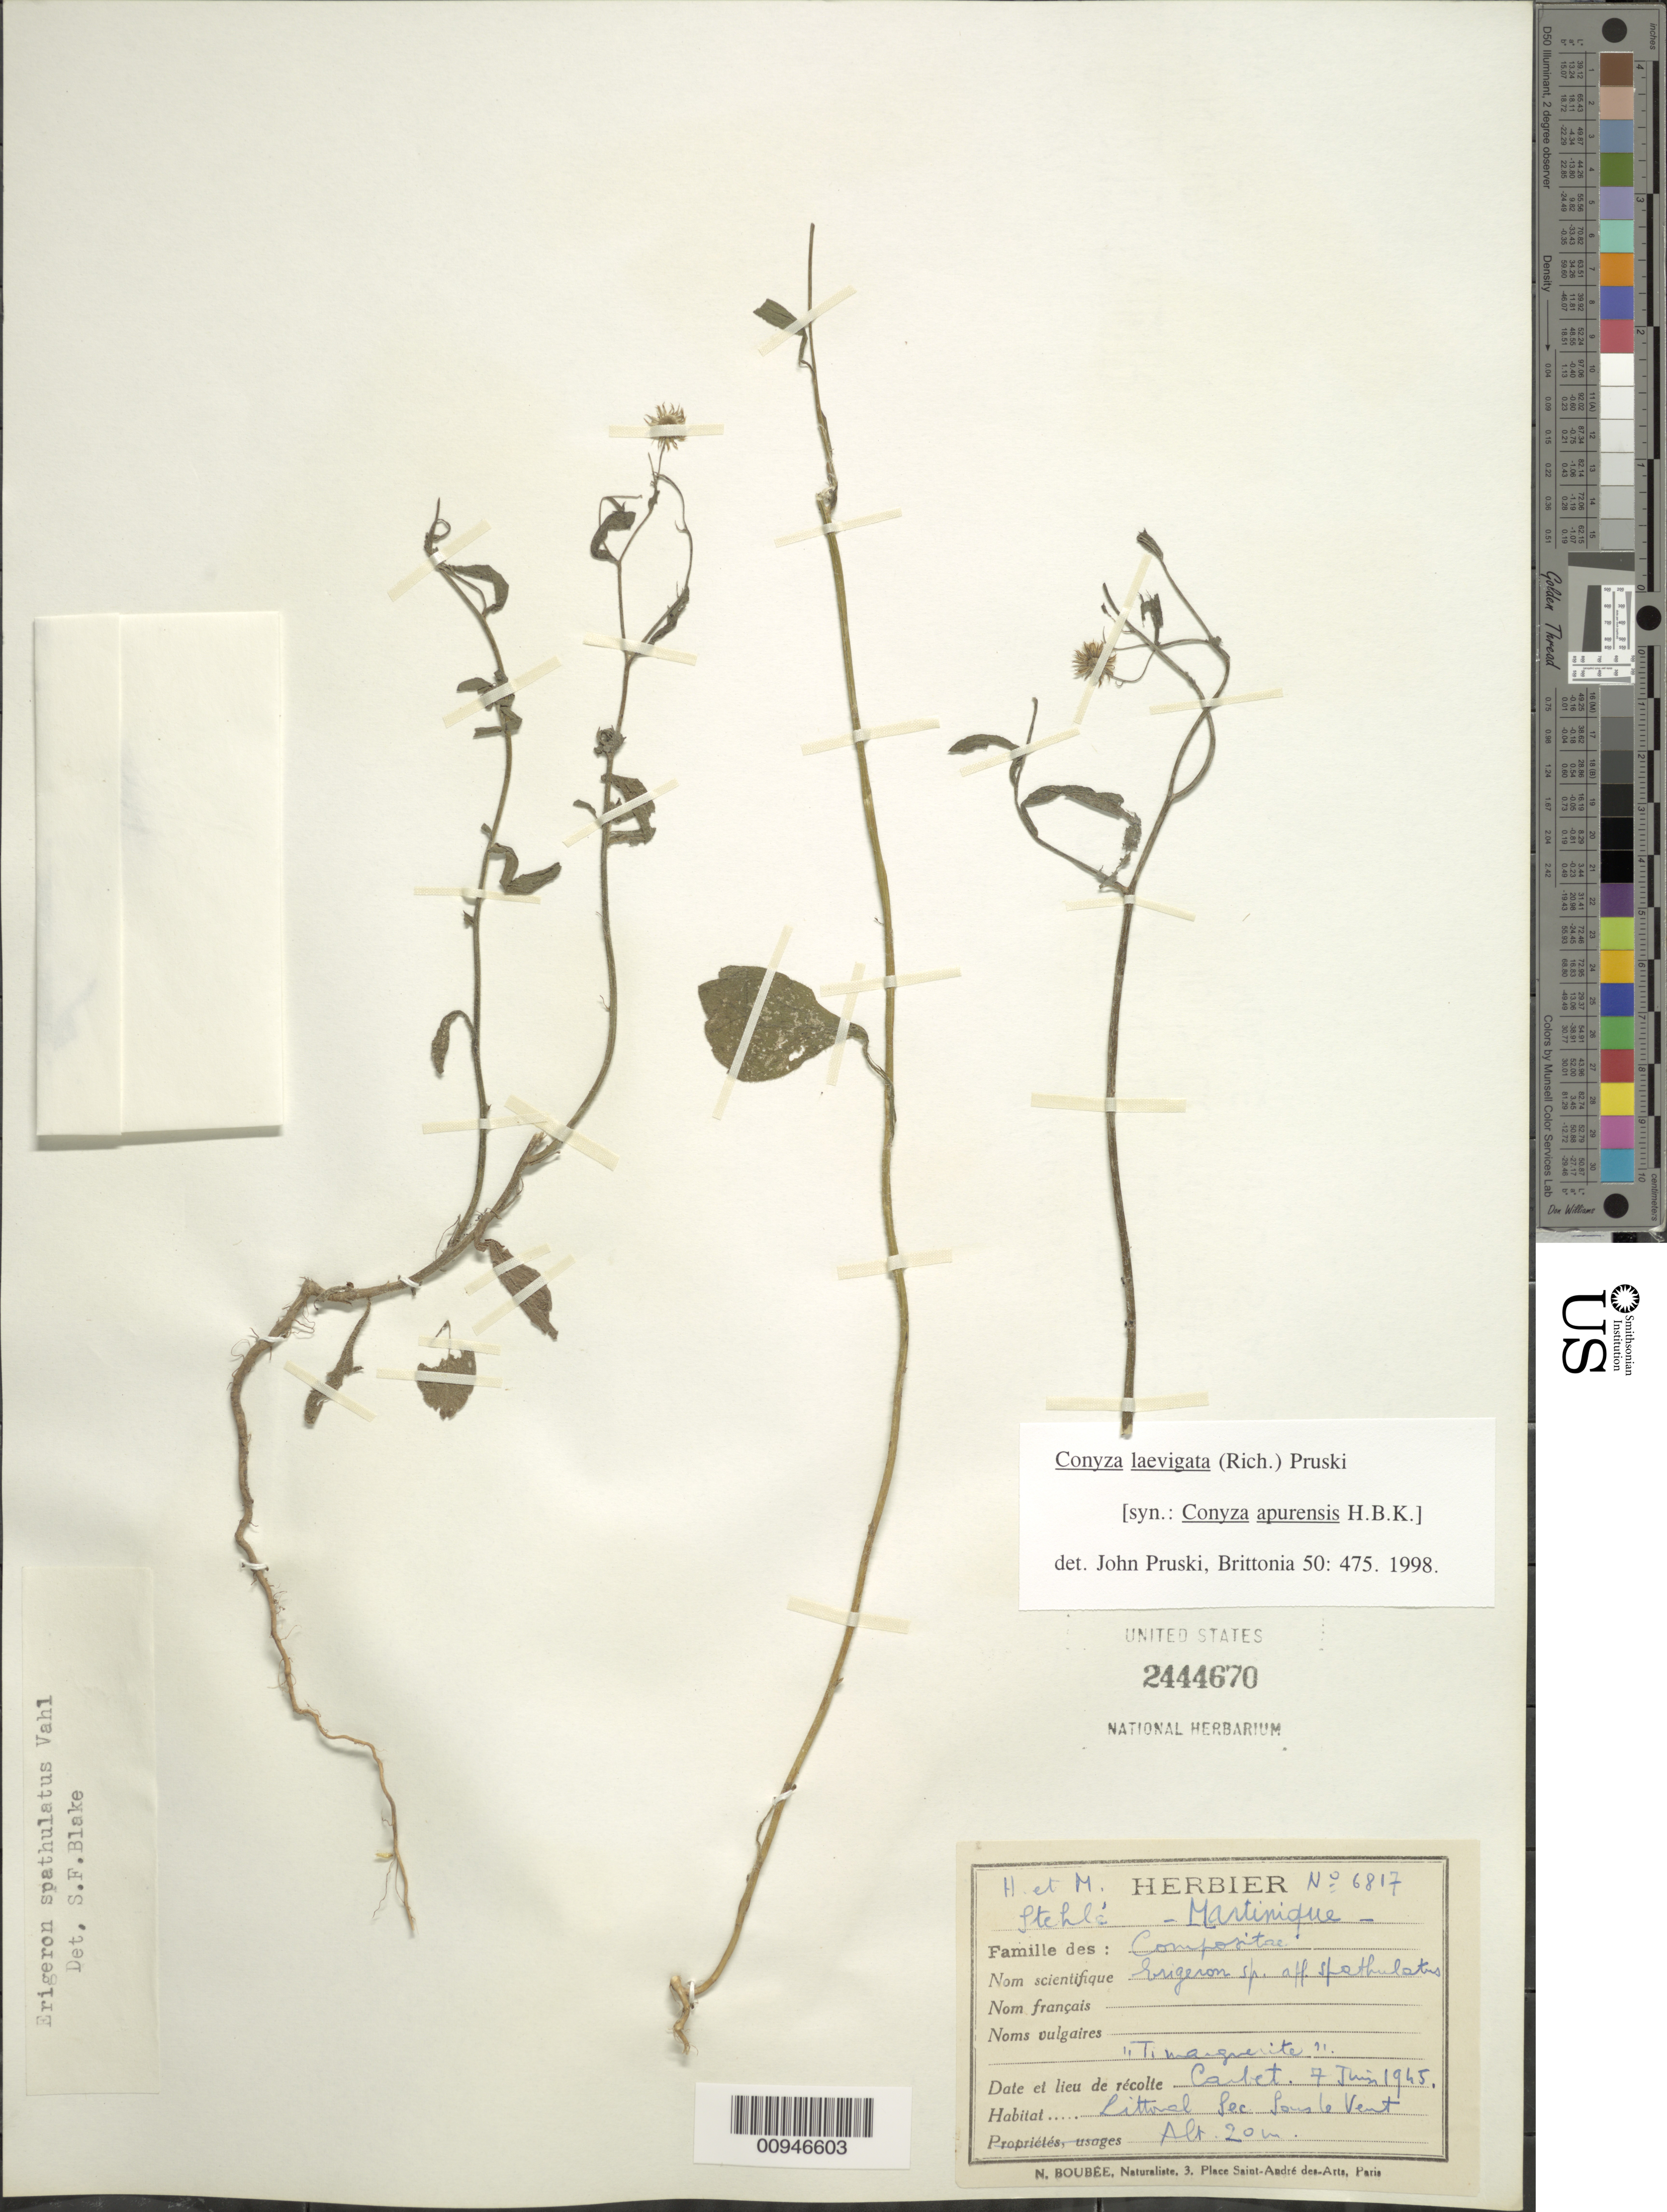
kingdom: Plantae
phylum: Tracheophyta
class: Magnoliopsida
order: Asterales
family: Asteraceae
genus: Conyza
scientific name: Conyza laevigata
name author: (Rich.) Pruski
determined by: Pruski, J. F.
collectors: H. Stehlé & M. Stehlé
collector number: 6817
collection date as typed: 07 Jun 1945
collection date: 1945-06-07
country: Martinique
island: Martinique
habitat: Littoral sec sous le vent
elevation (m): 20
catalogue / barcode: US 2444670